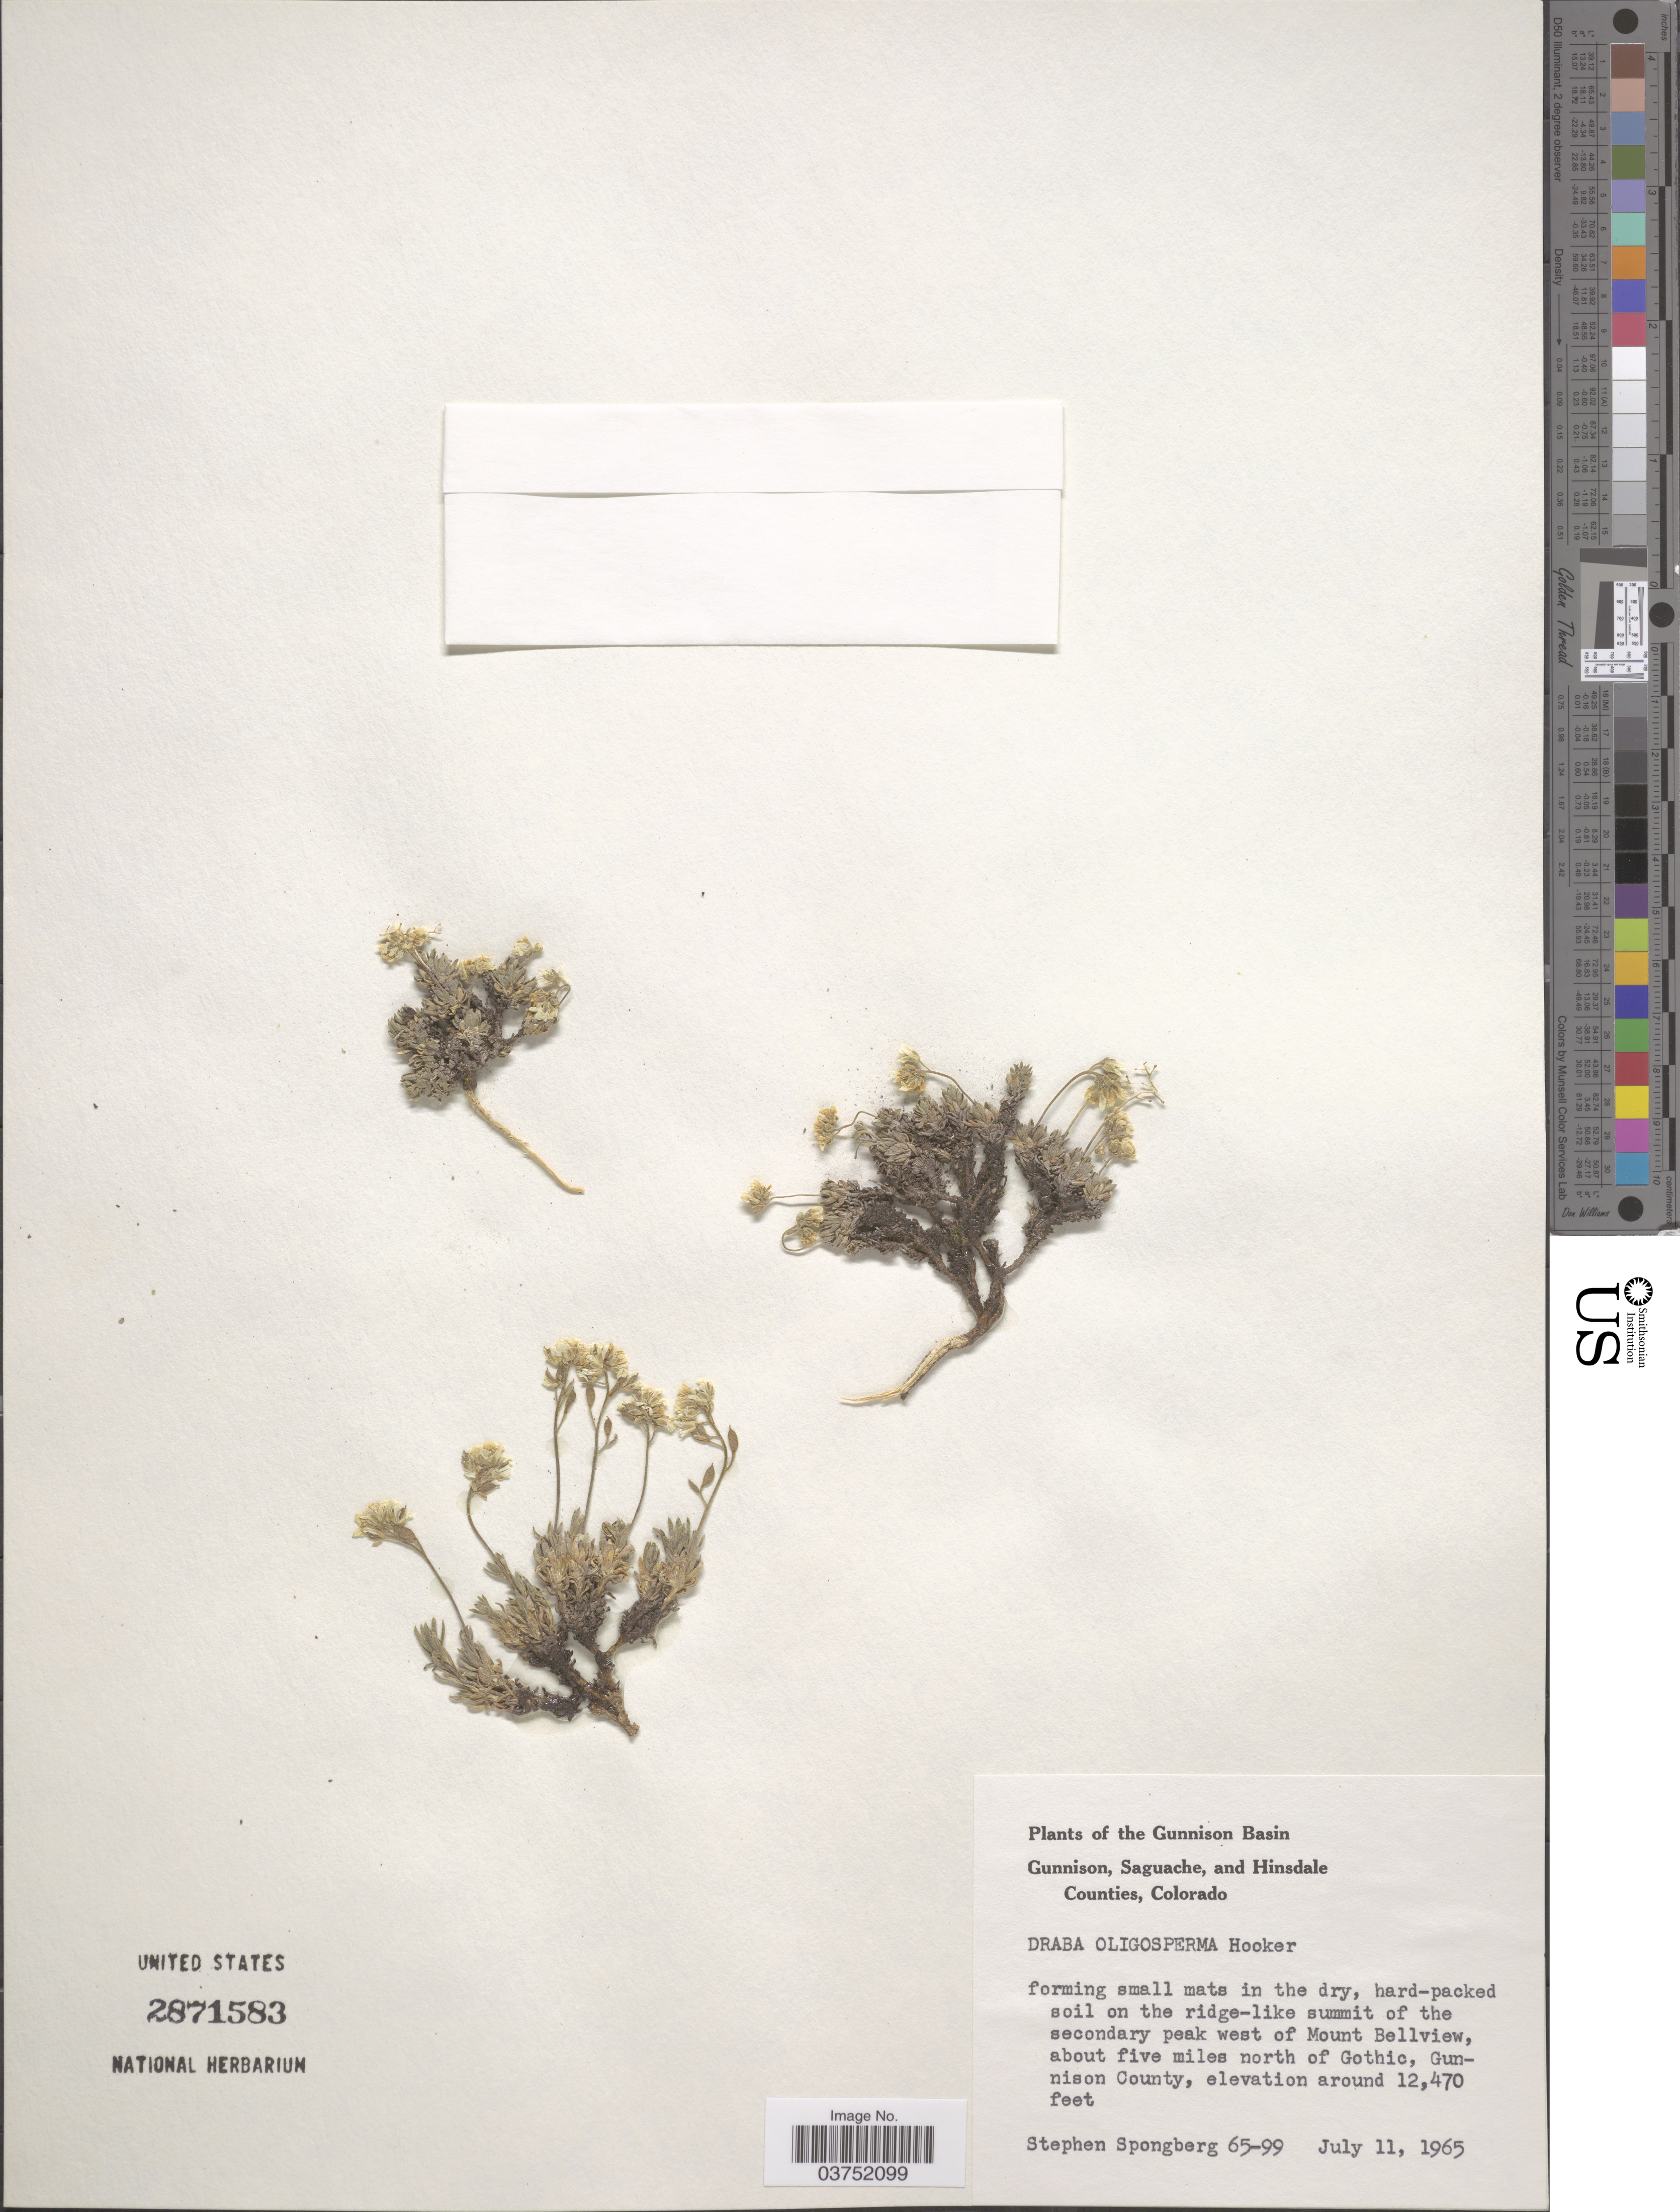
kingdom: Plantae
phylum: Tracheophyta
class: Magnoliopsida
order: Brassicales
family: Brassicaceae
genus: Draba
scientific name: Draba oligosperma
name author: Hook.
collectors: S. A.Spongberg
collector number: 65-99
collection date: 1965-07-11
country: United States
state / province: Colorado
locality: Gunnison Basin. Hard-packed soil on the ridge-like summit of the secondary peak west of Mount Bellview, about five miles north of Gothic, Gunnison County.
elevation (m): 3801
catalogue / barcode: US 2871583